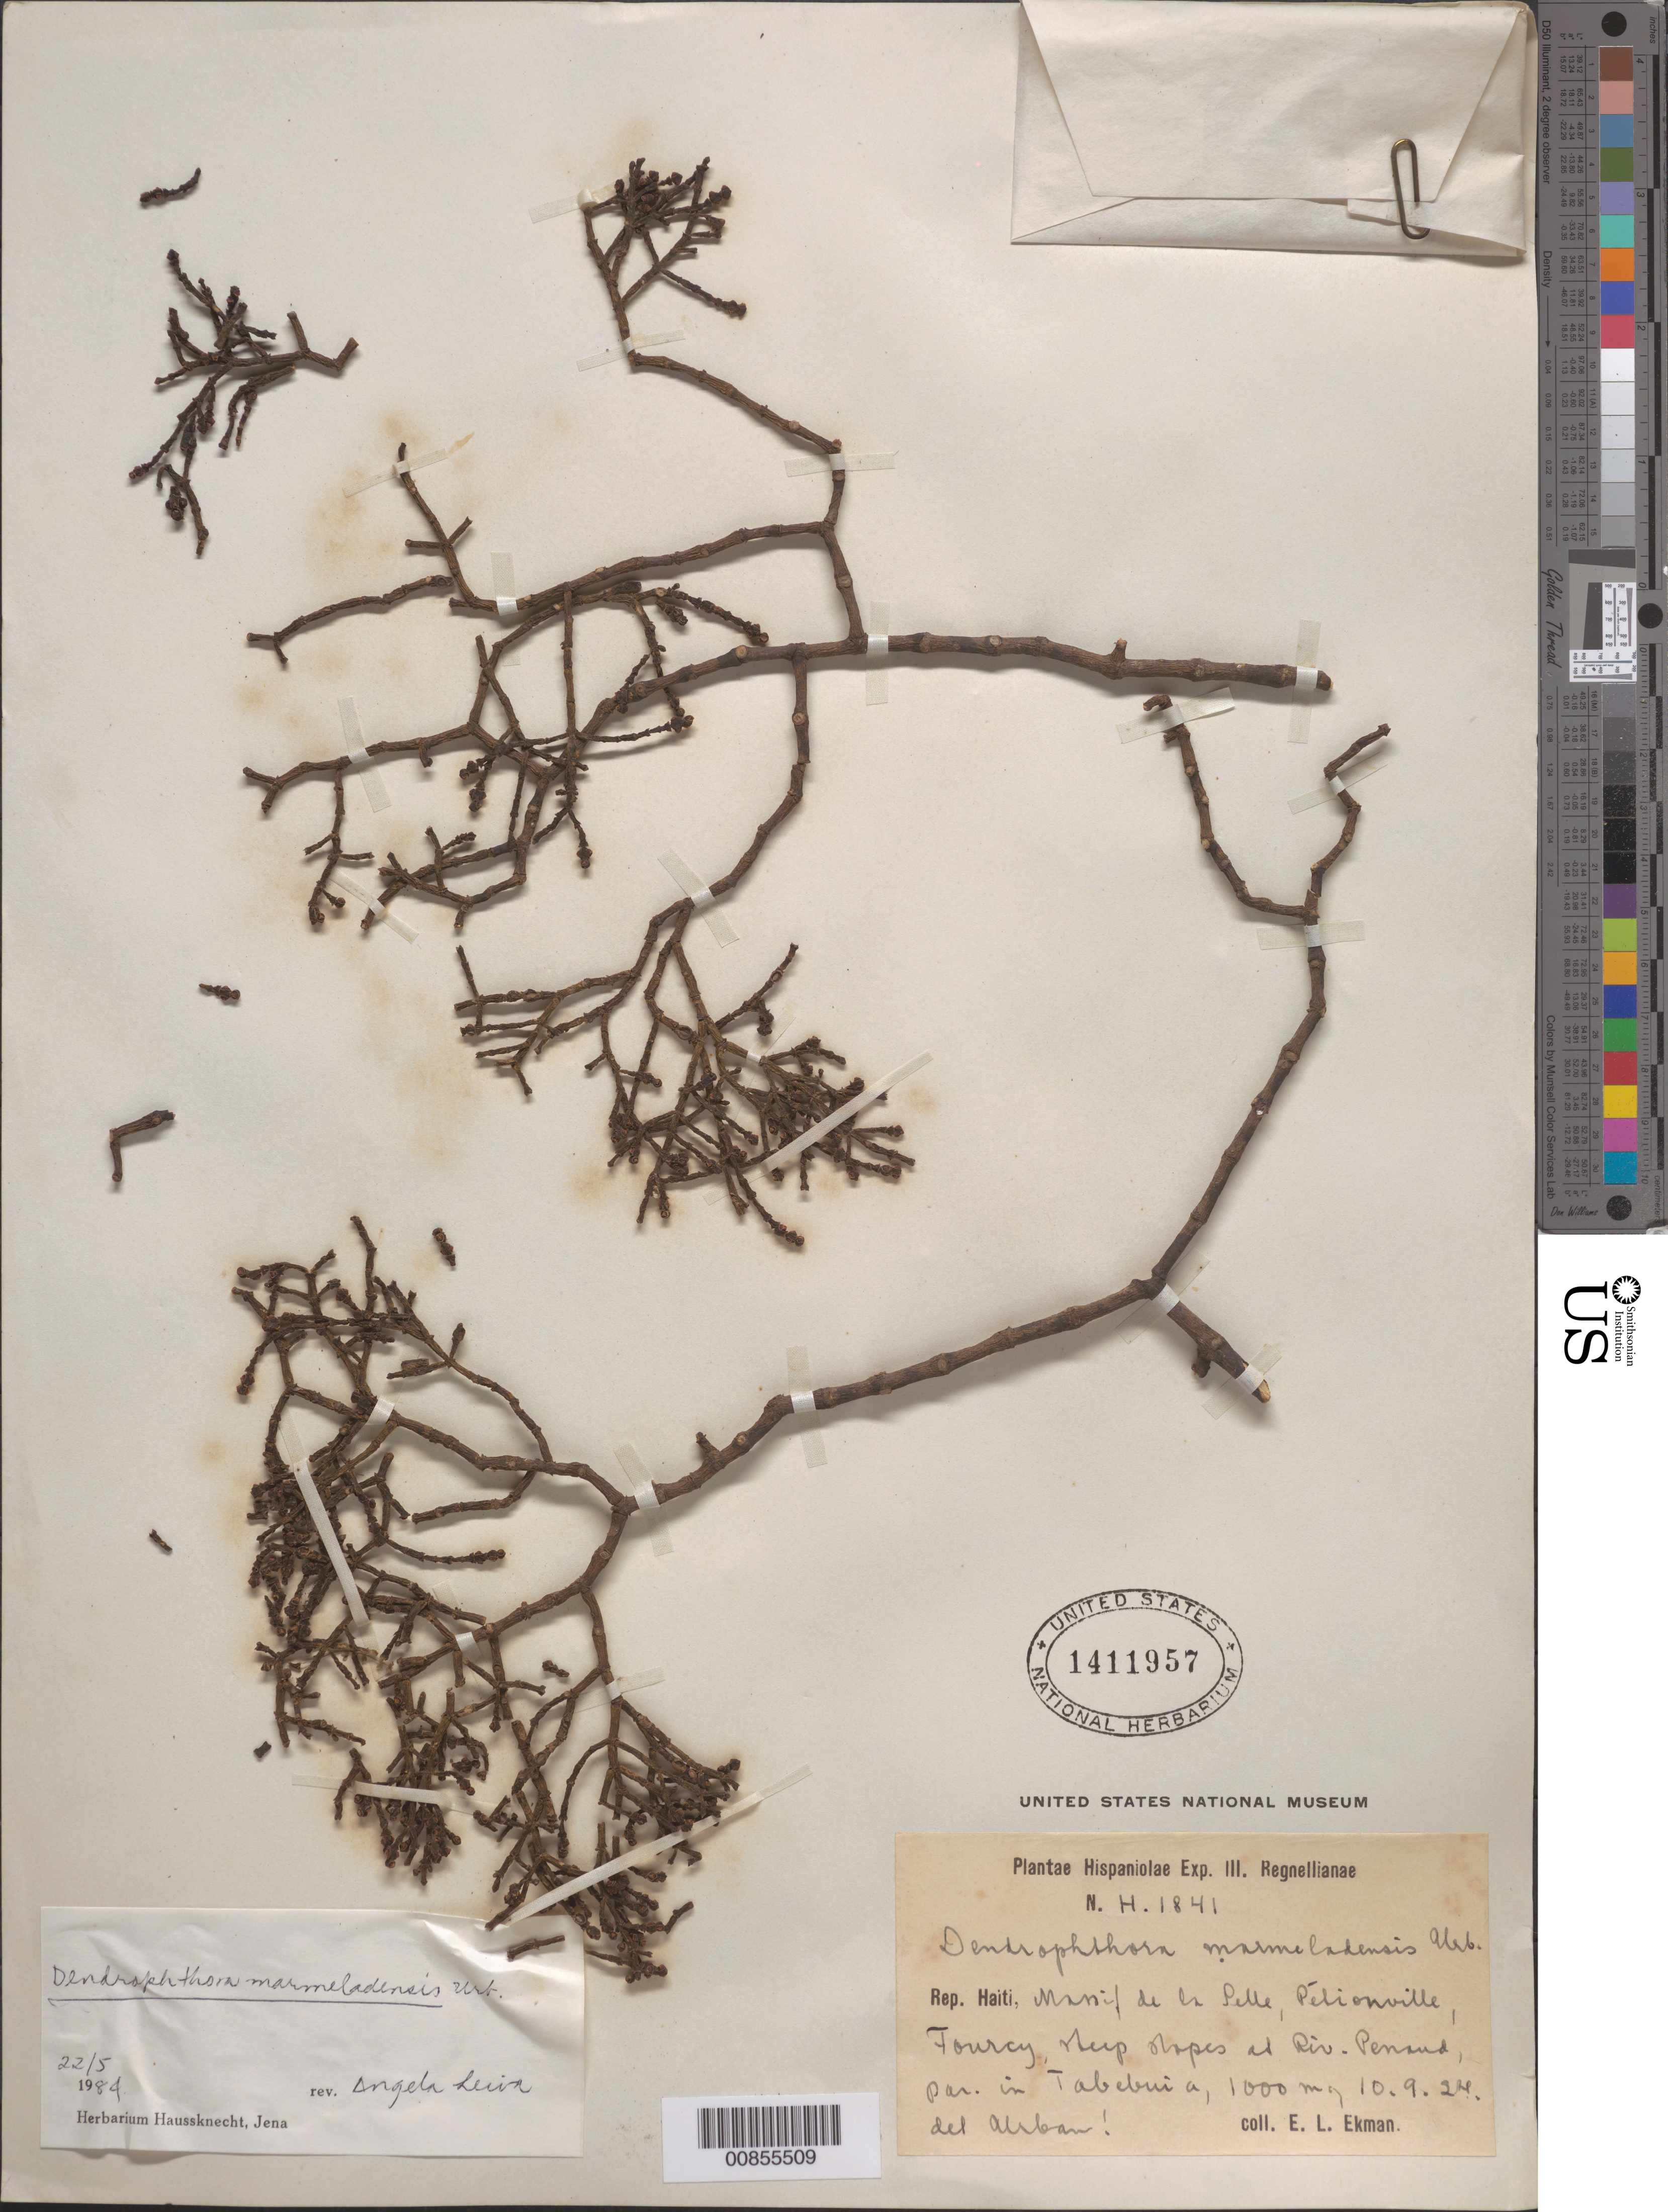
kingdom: Plantae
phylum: Tracheophyta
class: Magnoliopsida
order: Santalales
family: Viscaceae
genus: Dendrophthora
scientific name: Dendrophthora marmeladensis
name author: Urb.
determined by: Leiva, A.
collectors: E. L. Ekman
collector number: H 1841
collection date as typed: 10 Sep 1924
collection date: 1924-09-10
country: Haiti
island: Hispaniola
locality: Massif de la Selle, Pétionville, Fourcy, steep slopes at Riv. "Penaud".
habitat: In Tabebuia.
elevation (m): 1000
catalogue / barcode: US 1411957